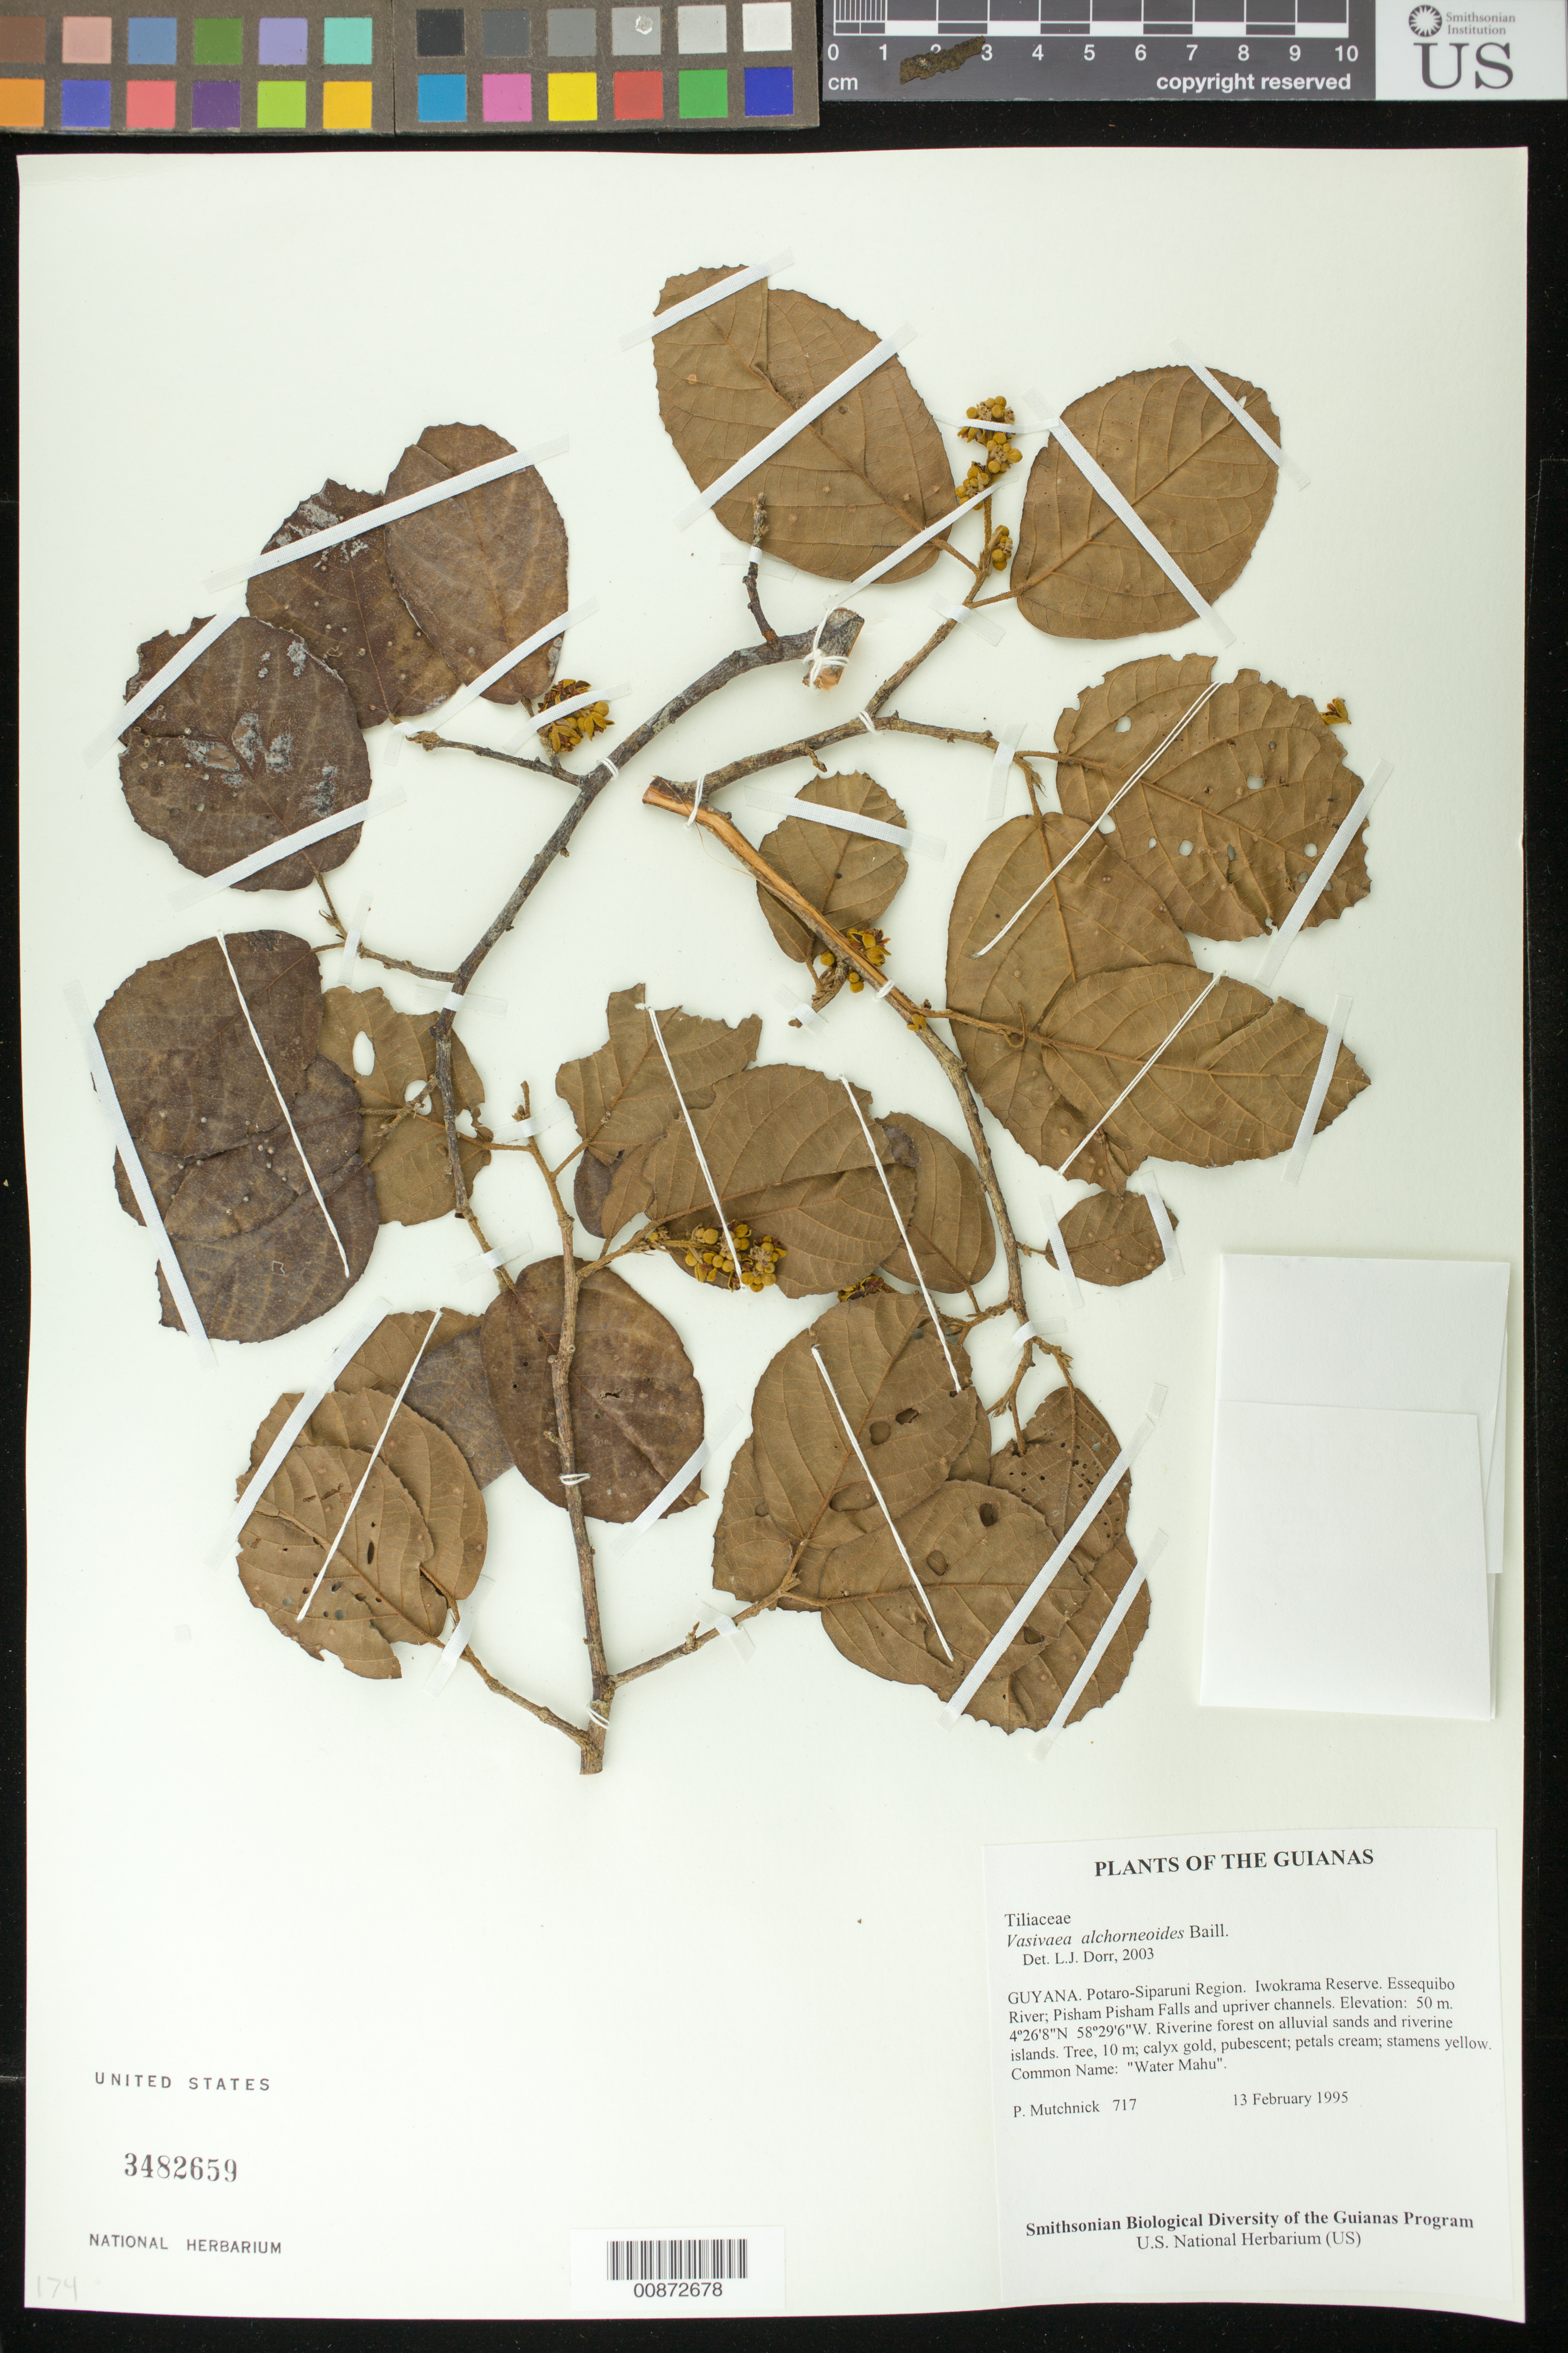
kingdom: Plantae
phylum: Tracheophyta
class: Magnoliopsida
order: Malvales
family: Malvaceae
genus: Vasivaea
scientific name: Vasivaea alchorneoides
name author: Baill.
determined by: Dorr, L. J., (BOT), Smithsonian Institution - National Museum of Natural History (UNITED STATES)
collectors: P. Mutchnick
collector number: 717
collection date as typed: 13 February 1995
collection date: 1995-02-13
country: Guyana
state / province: Potaro-Siparuni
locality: Iwokrama Reserve. Essequibo River; Pisham Pisham Falls and upriver channels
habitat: Riverine forest on alluvial sands and riverine islands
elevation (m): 50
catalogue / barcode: US 3482659